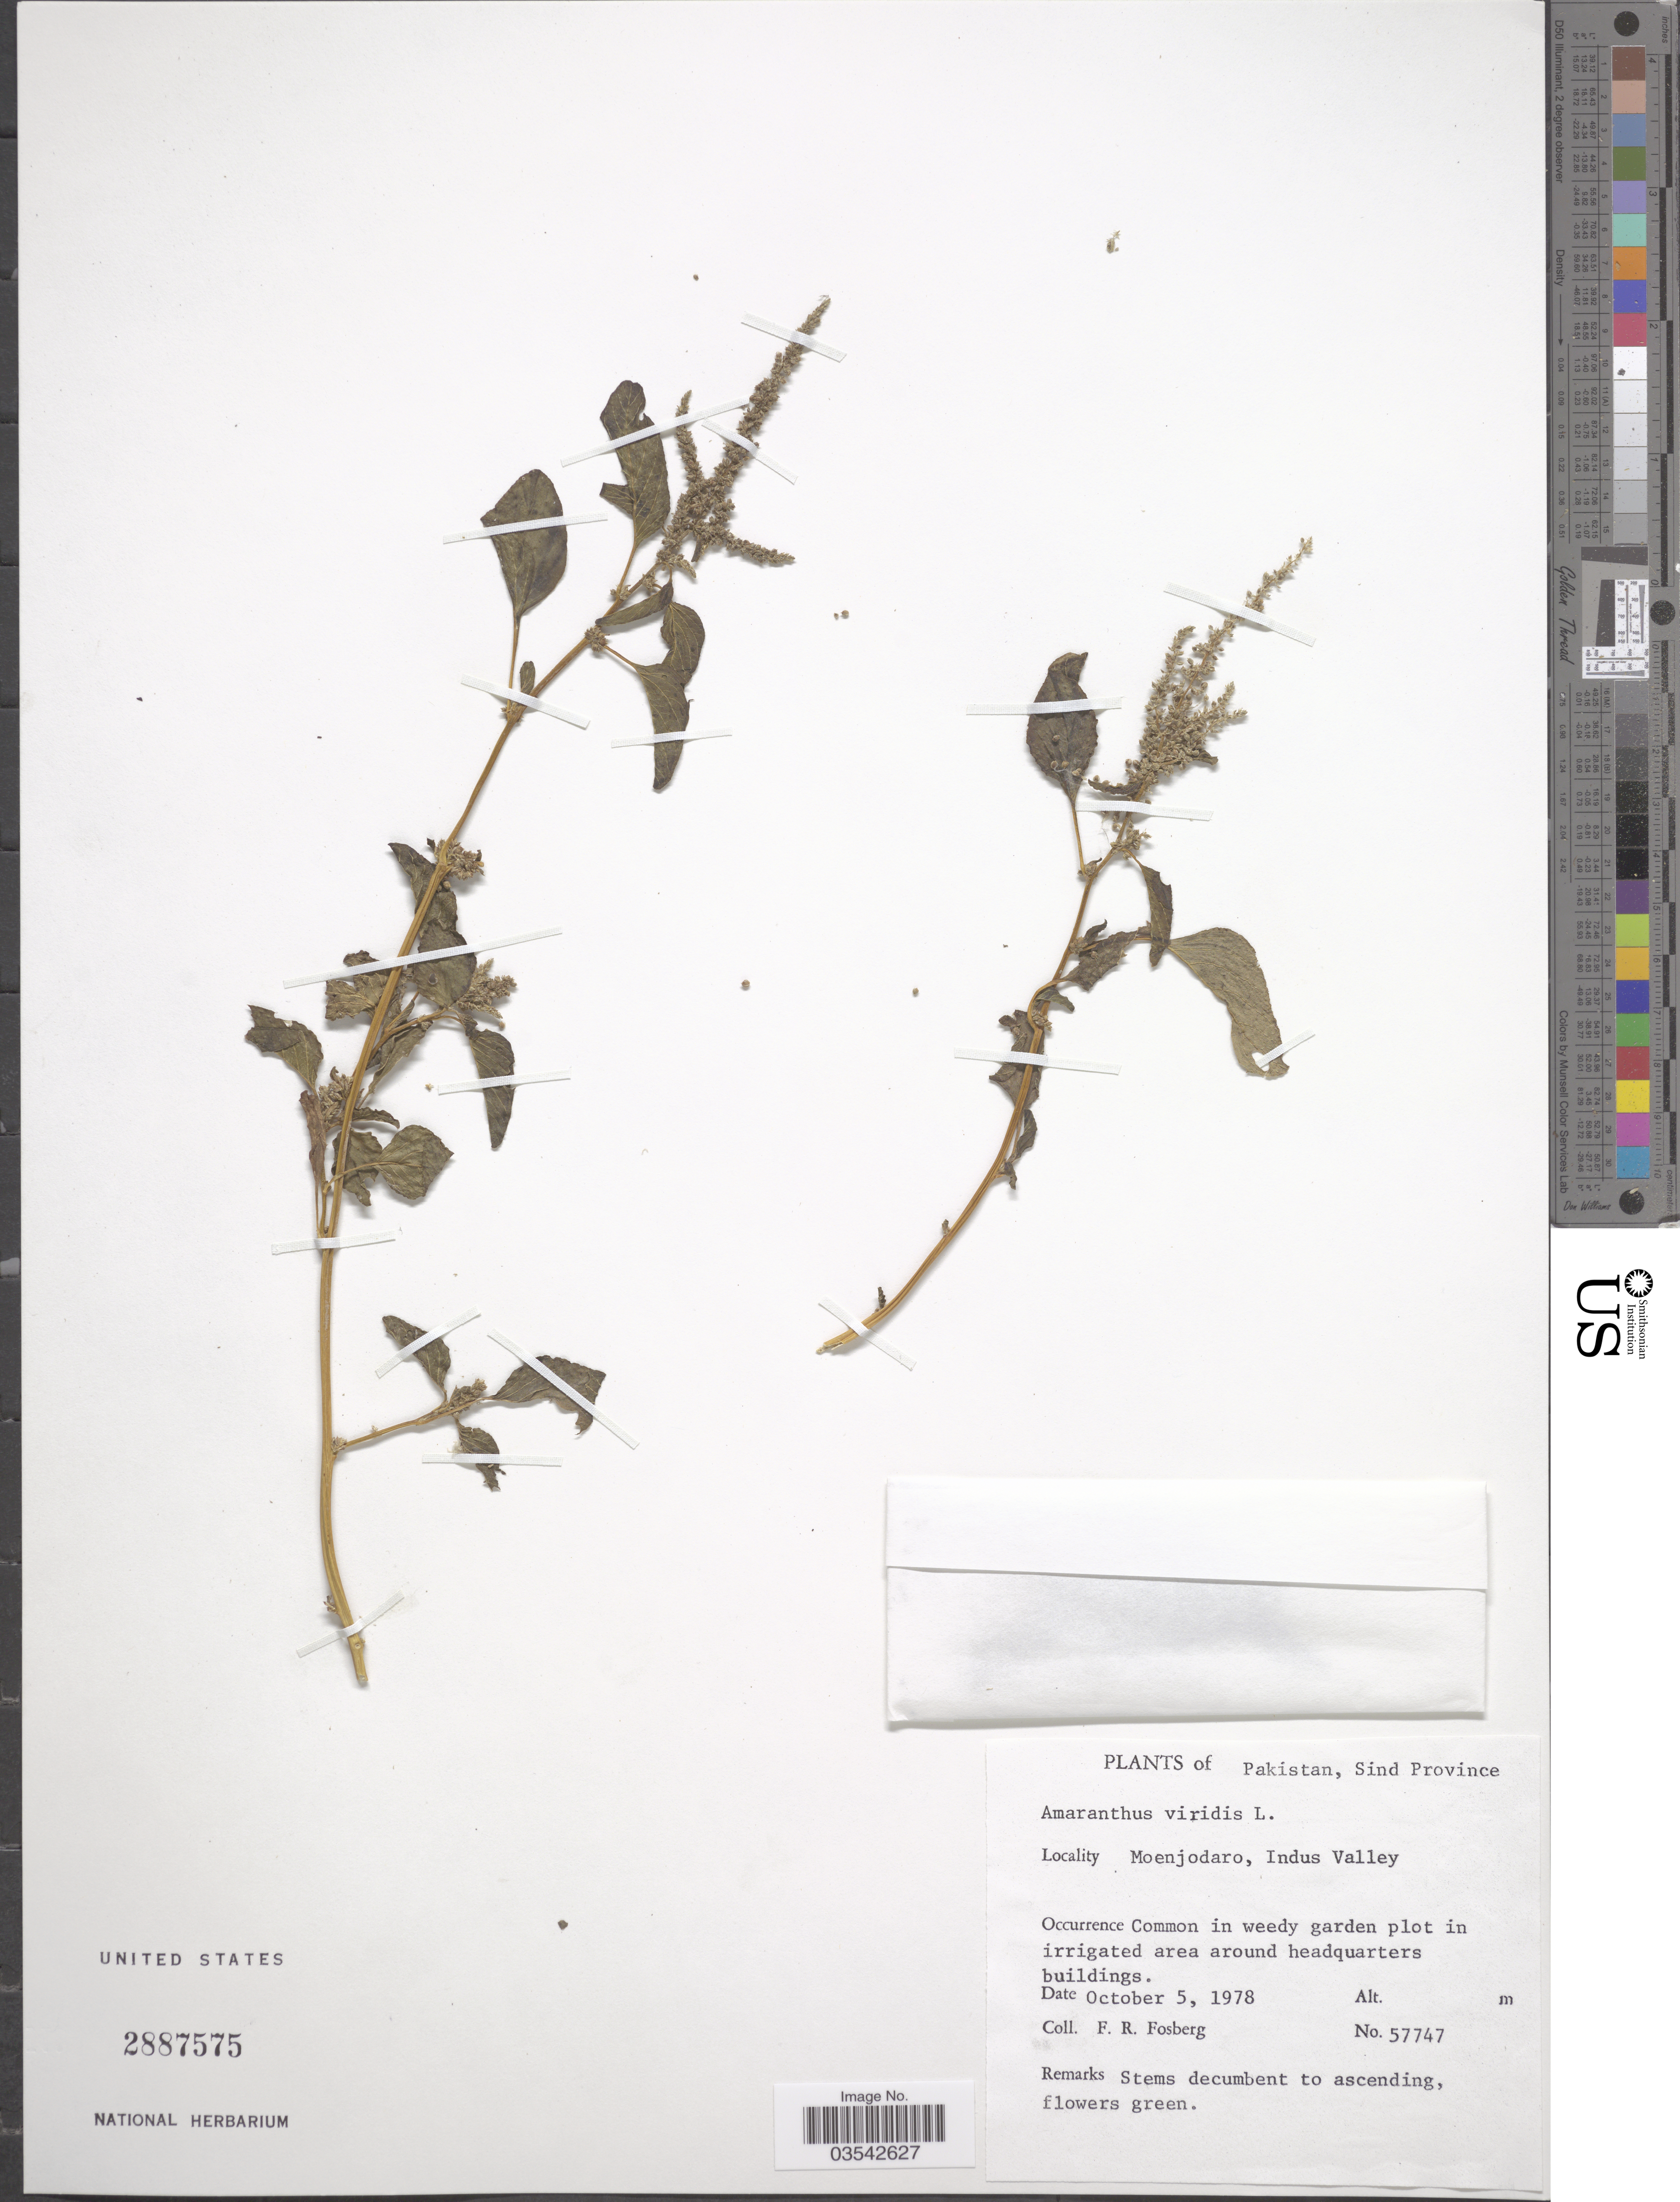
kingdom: Plantae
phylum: Tracheophyta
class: Magnoliopsida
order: Caryophyllales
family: Amaranthaceae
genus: Amaranthus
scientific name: Amaranthus viridis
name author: L.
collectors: F. R. Fosberg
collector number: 57747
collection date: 1978-10-05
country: Pakistan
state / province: Sindh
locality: Moenjodaro, Indus Valley. In irrigated area around headquarters buildings.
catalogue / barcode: US 2887575